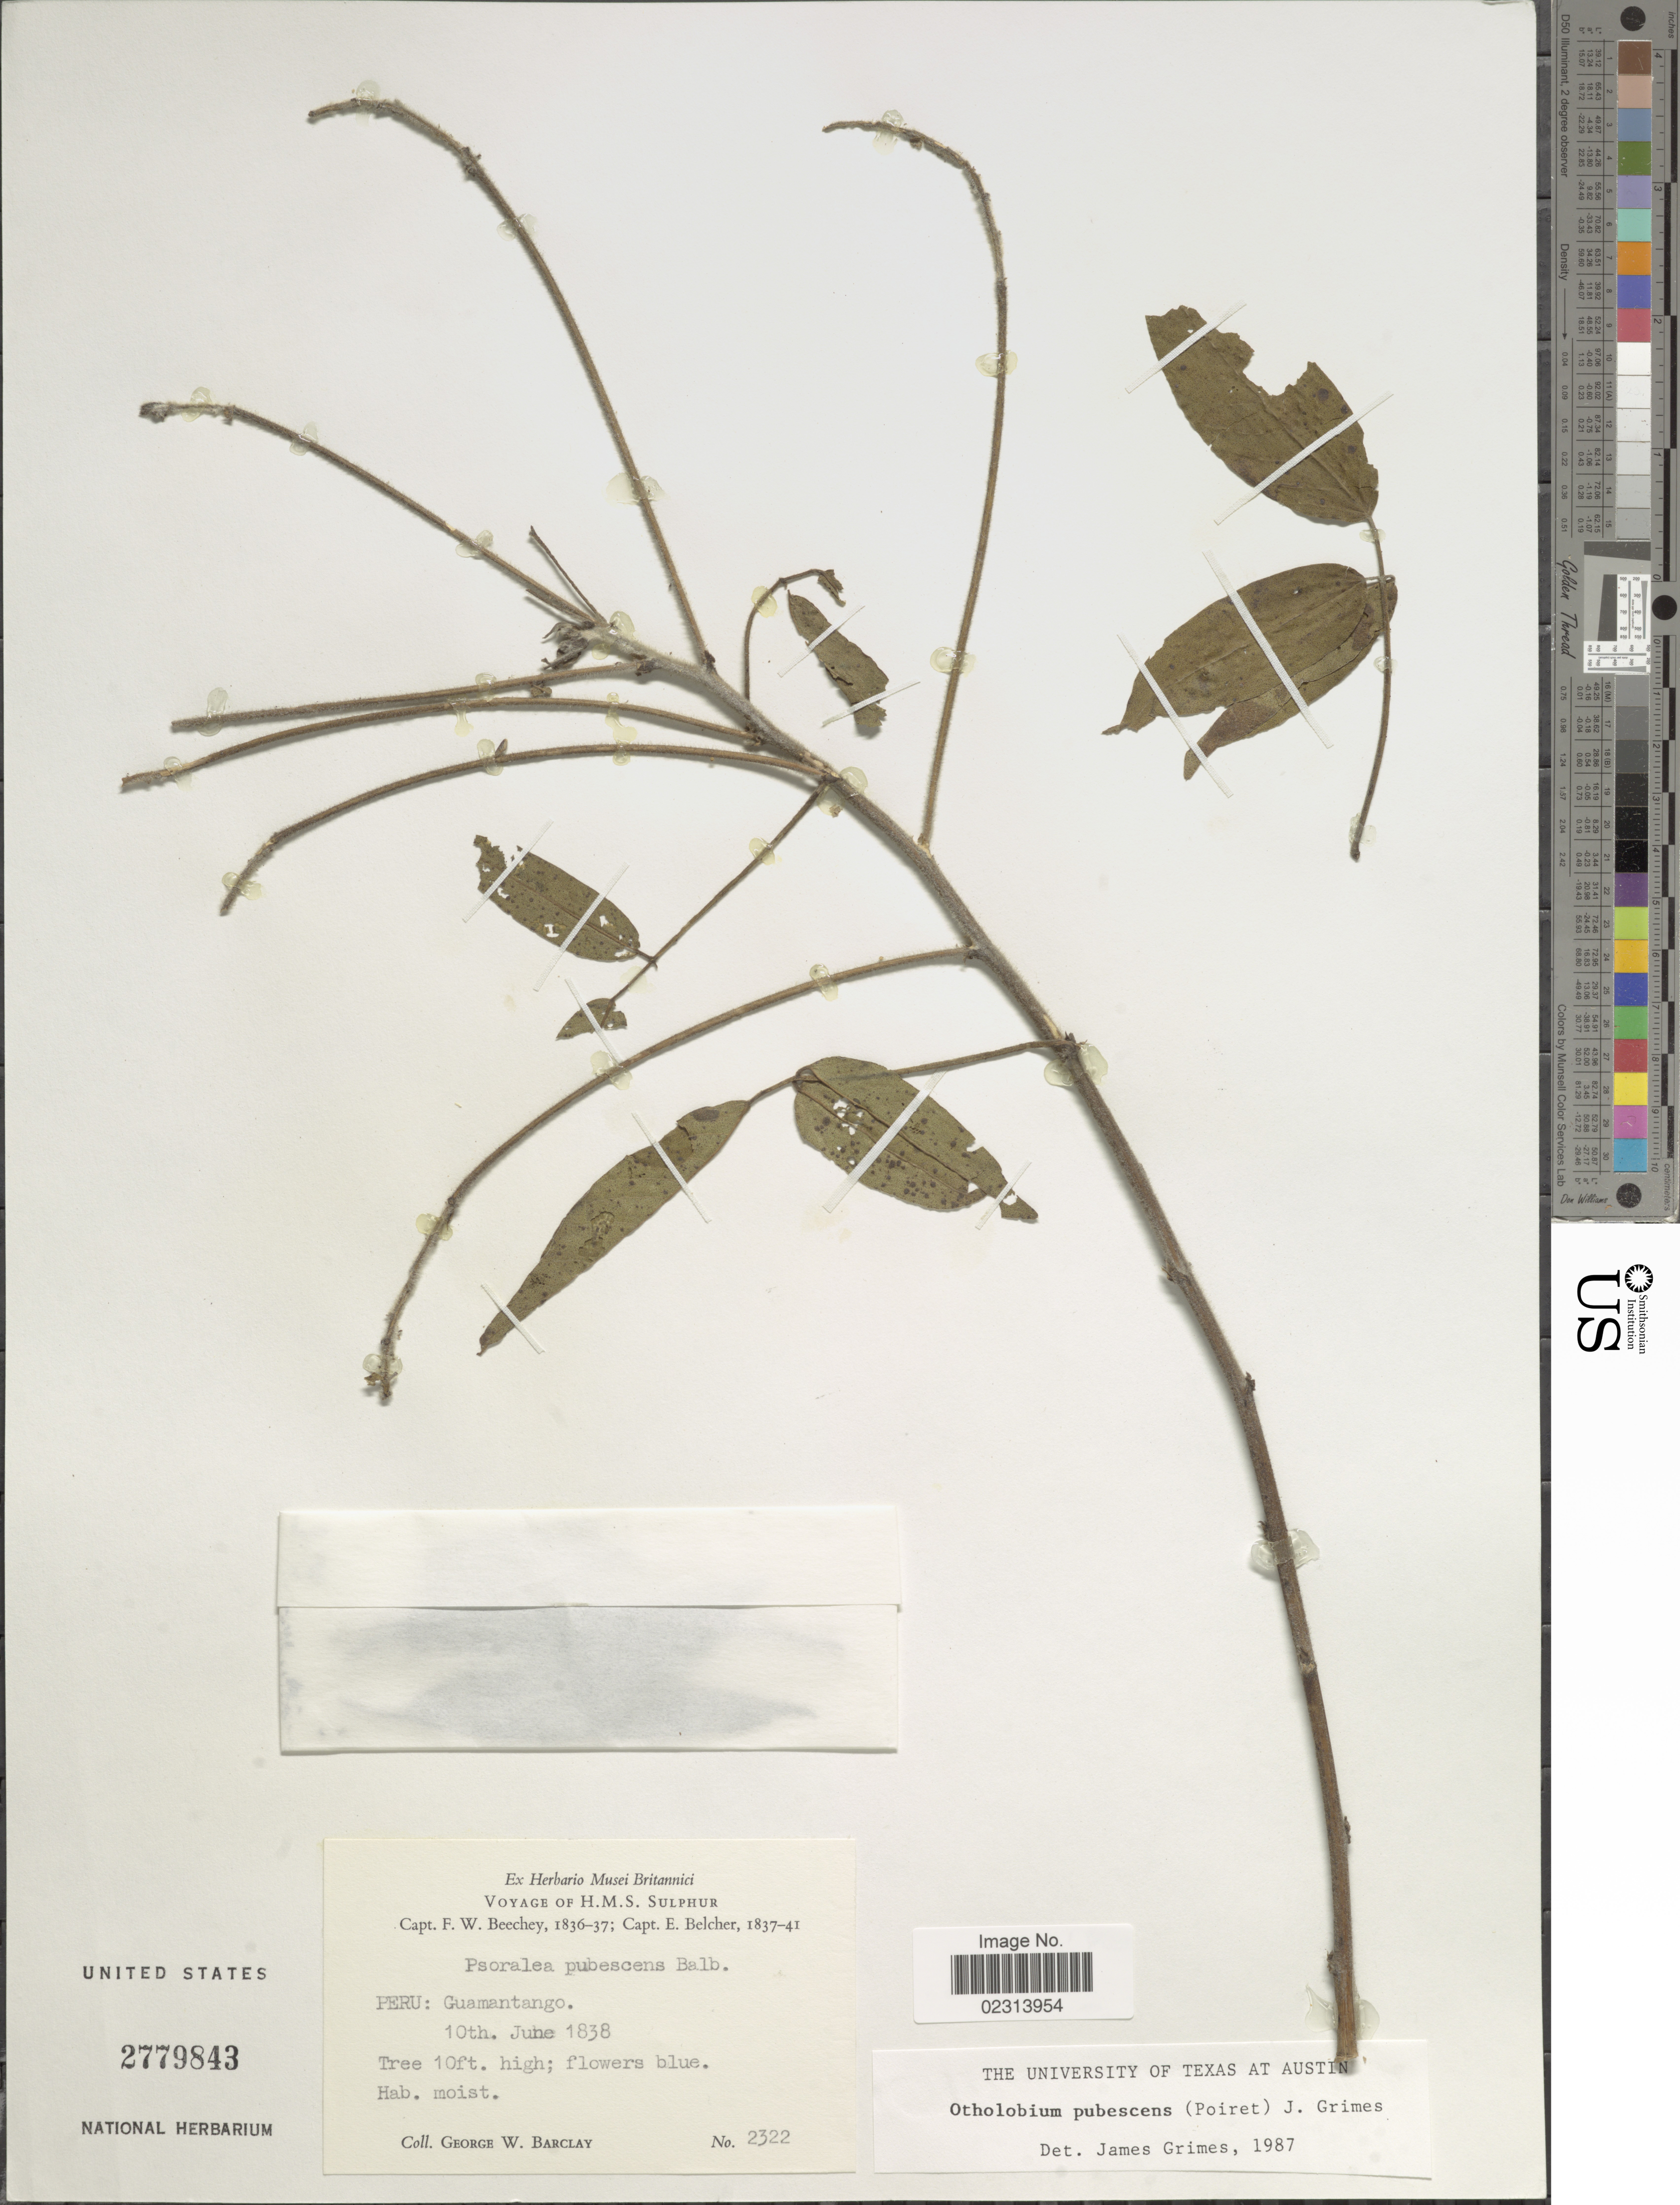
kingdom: Plantae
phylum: Tracheophyta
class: Magnoliopsida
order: Fabales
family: Fabaceae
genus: Otholobium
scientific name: Otholobium pubescens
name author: (Poir.) J.W. Grimes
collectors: G. W. Barclay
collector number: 2322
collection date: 1938-06-10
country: Peru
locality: Peru: Guamantango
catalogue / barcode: US 2779843